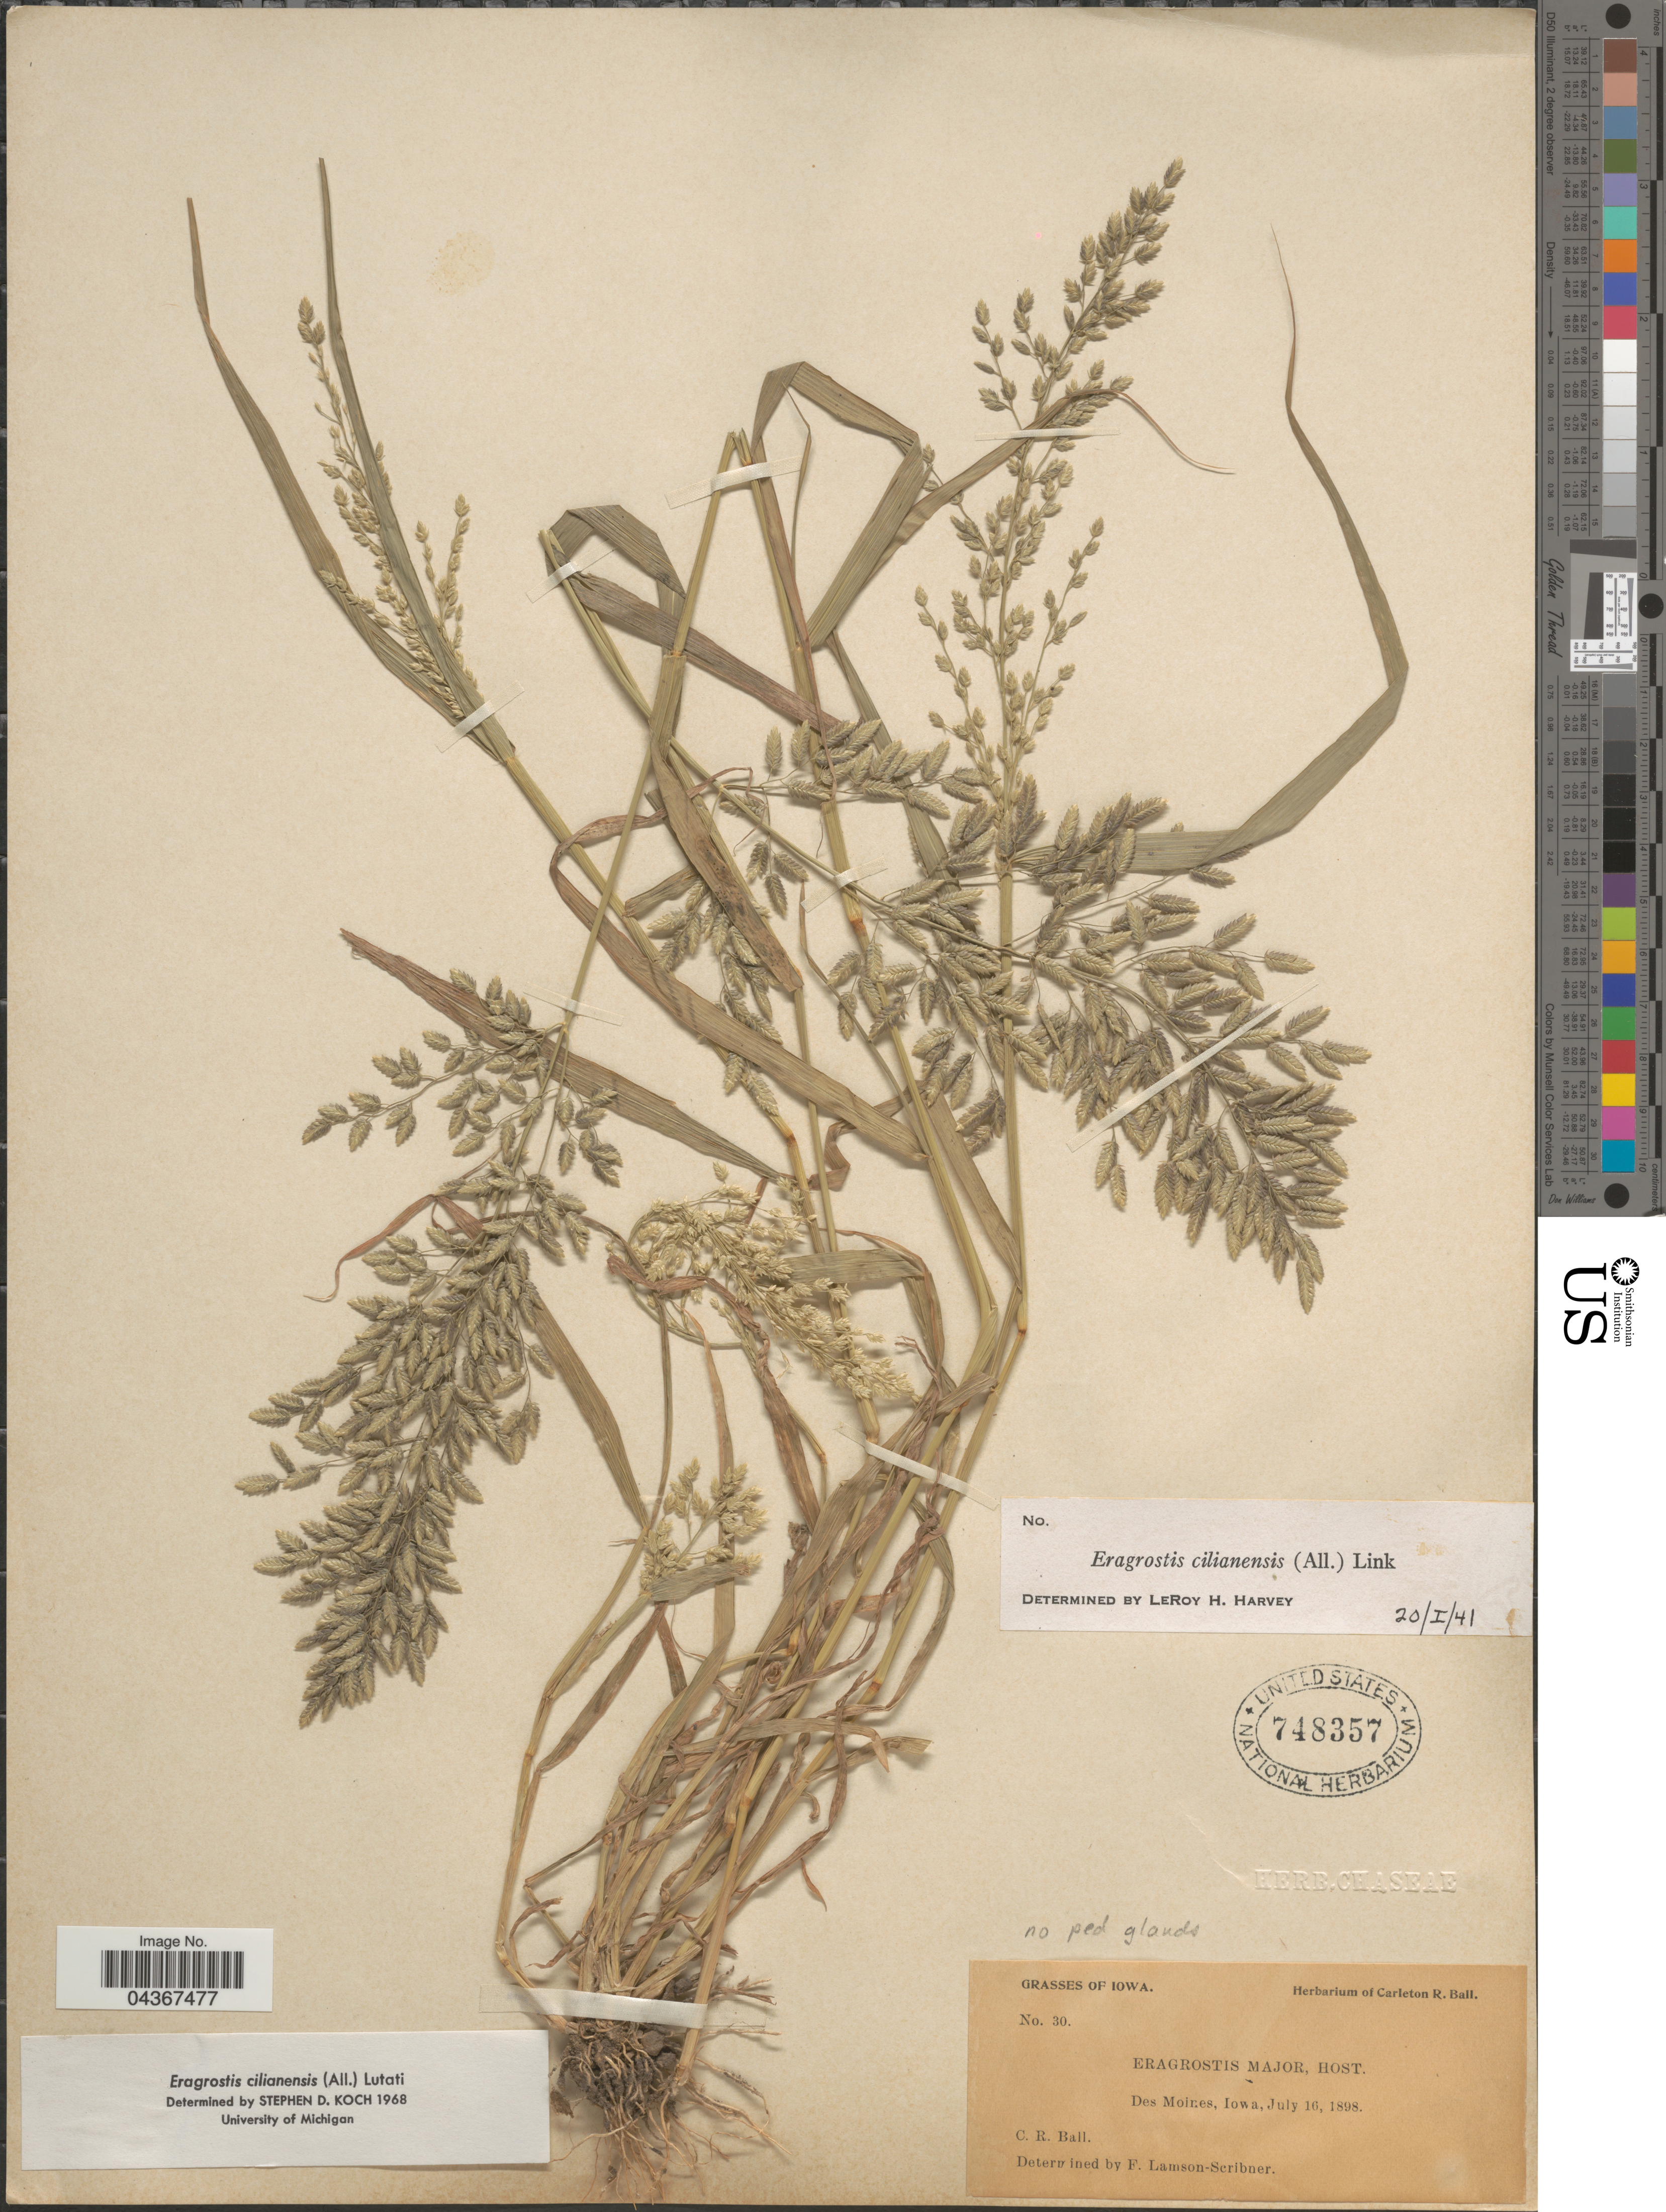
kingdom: Plantae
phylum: Tracheophyta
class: Liliopsida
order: Poales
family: Poaceae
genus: Eragrostis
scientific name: Eragrostis cilianensis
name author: (Bellardi) Vignolo ex Janch.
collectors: C. R. Ball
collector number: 30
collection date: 1898-07-16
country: United States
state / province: Iowa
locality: Des Moines.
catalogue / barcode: US 748357